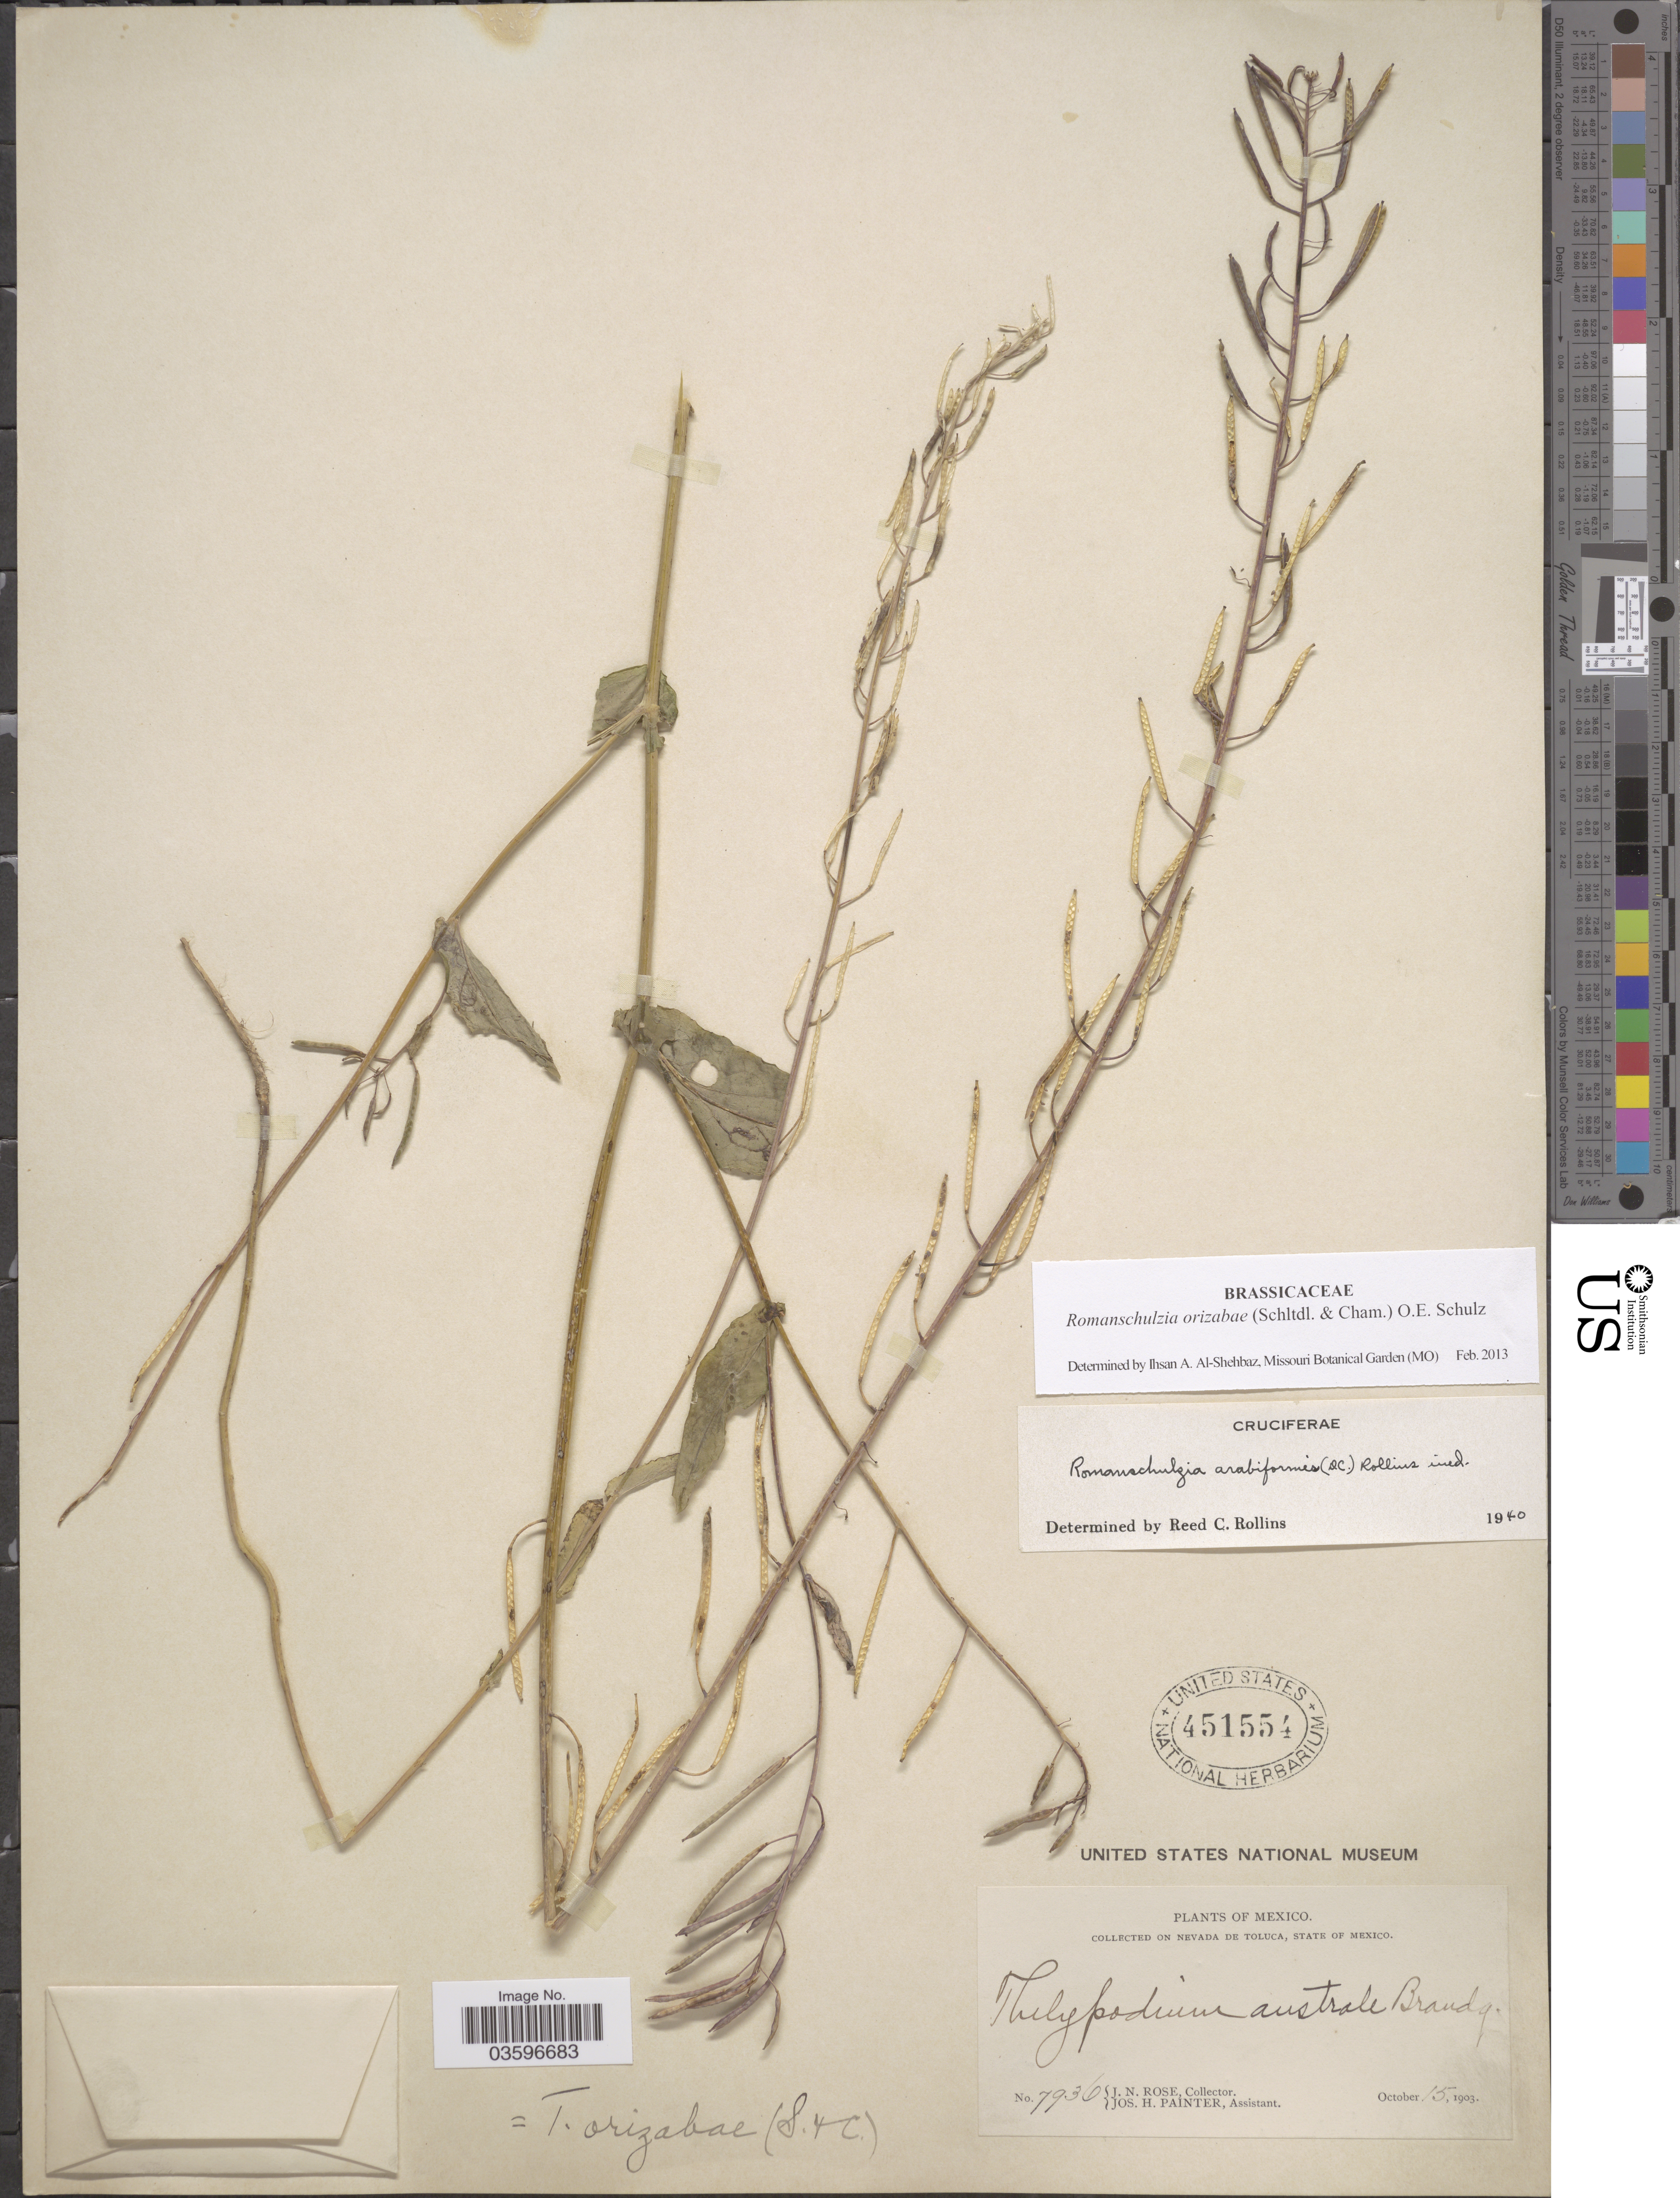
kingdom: Plantae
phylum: Tracheophyta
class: Magnoliopsida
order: Brassicales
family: Brassicaceae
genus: Romanschulzia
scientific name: Romanschulzia orizabae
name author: (Schltdl. & Cham.) O.E. Schulz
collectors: J. N. Rose & J. H. Painter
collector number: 7936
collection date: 1903-10-15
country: Mexico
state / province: México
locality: On Nevada de Toluca.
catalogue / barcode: US 451554